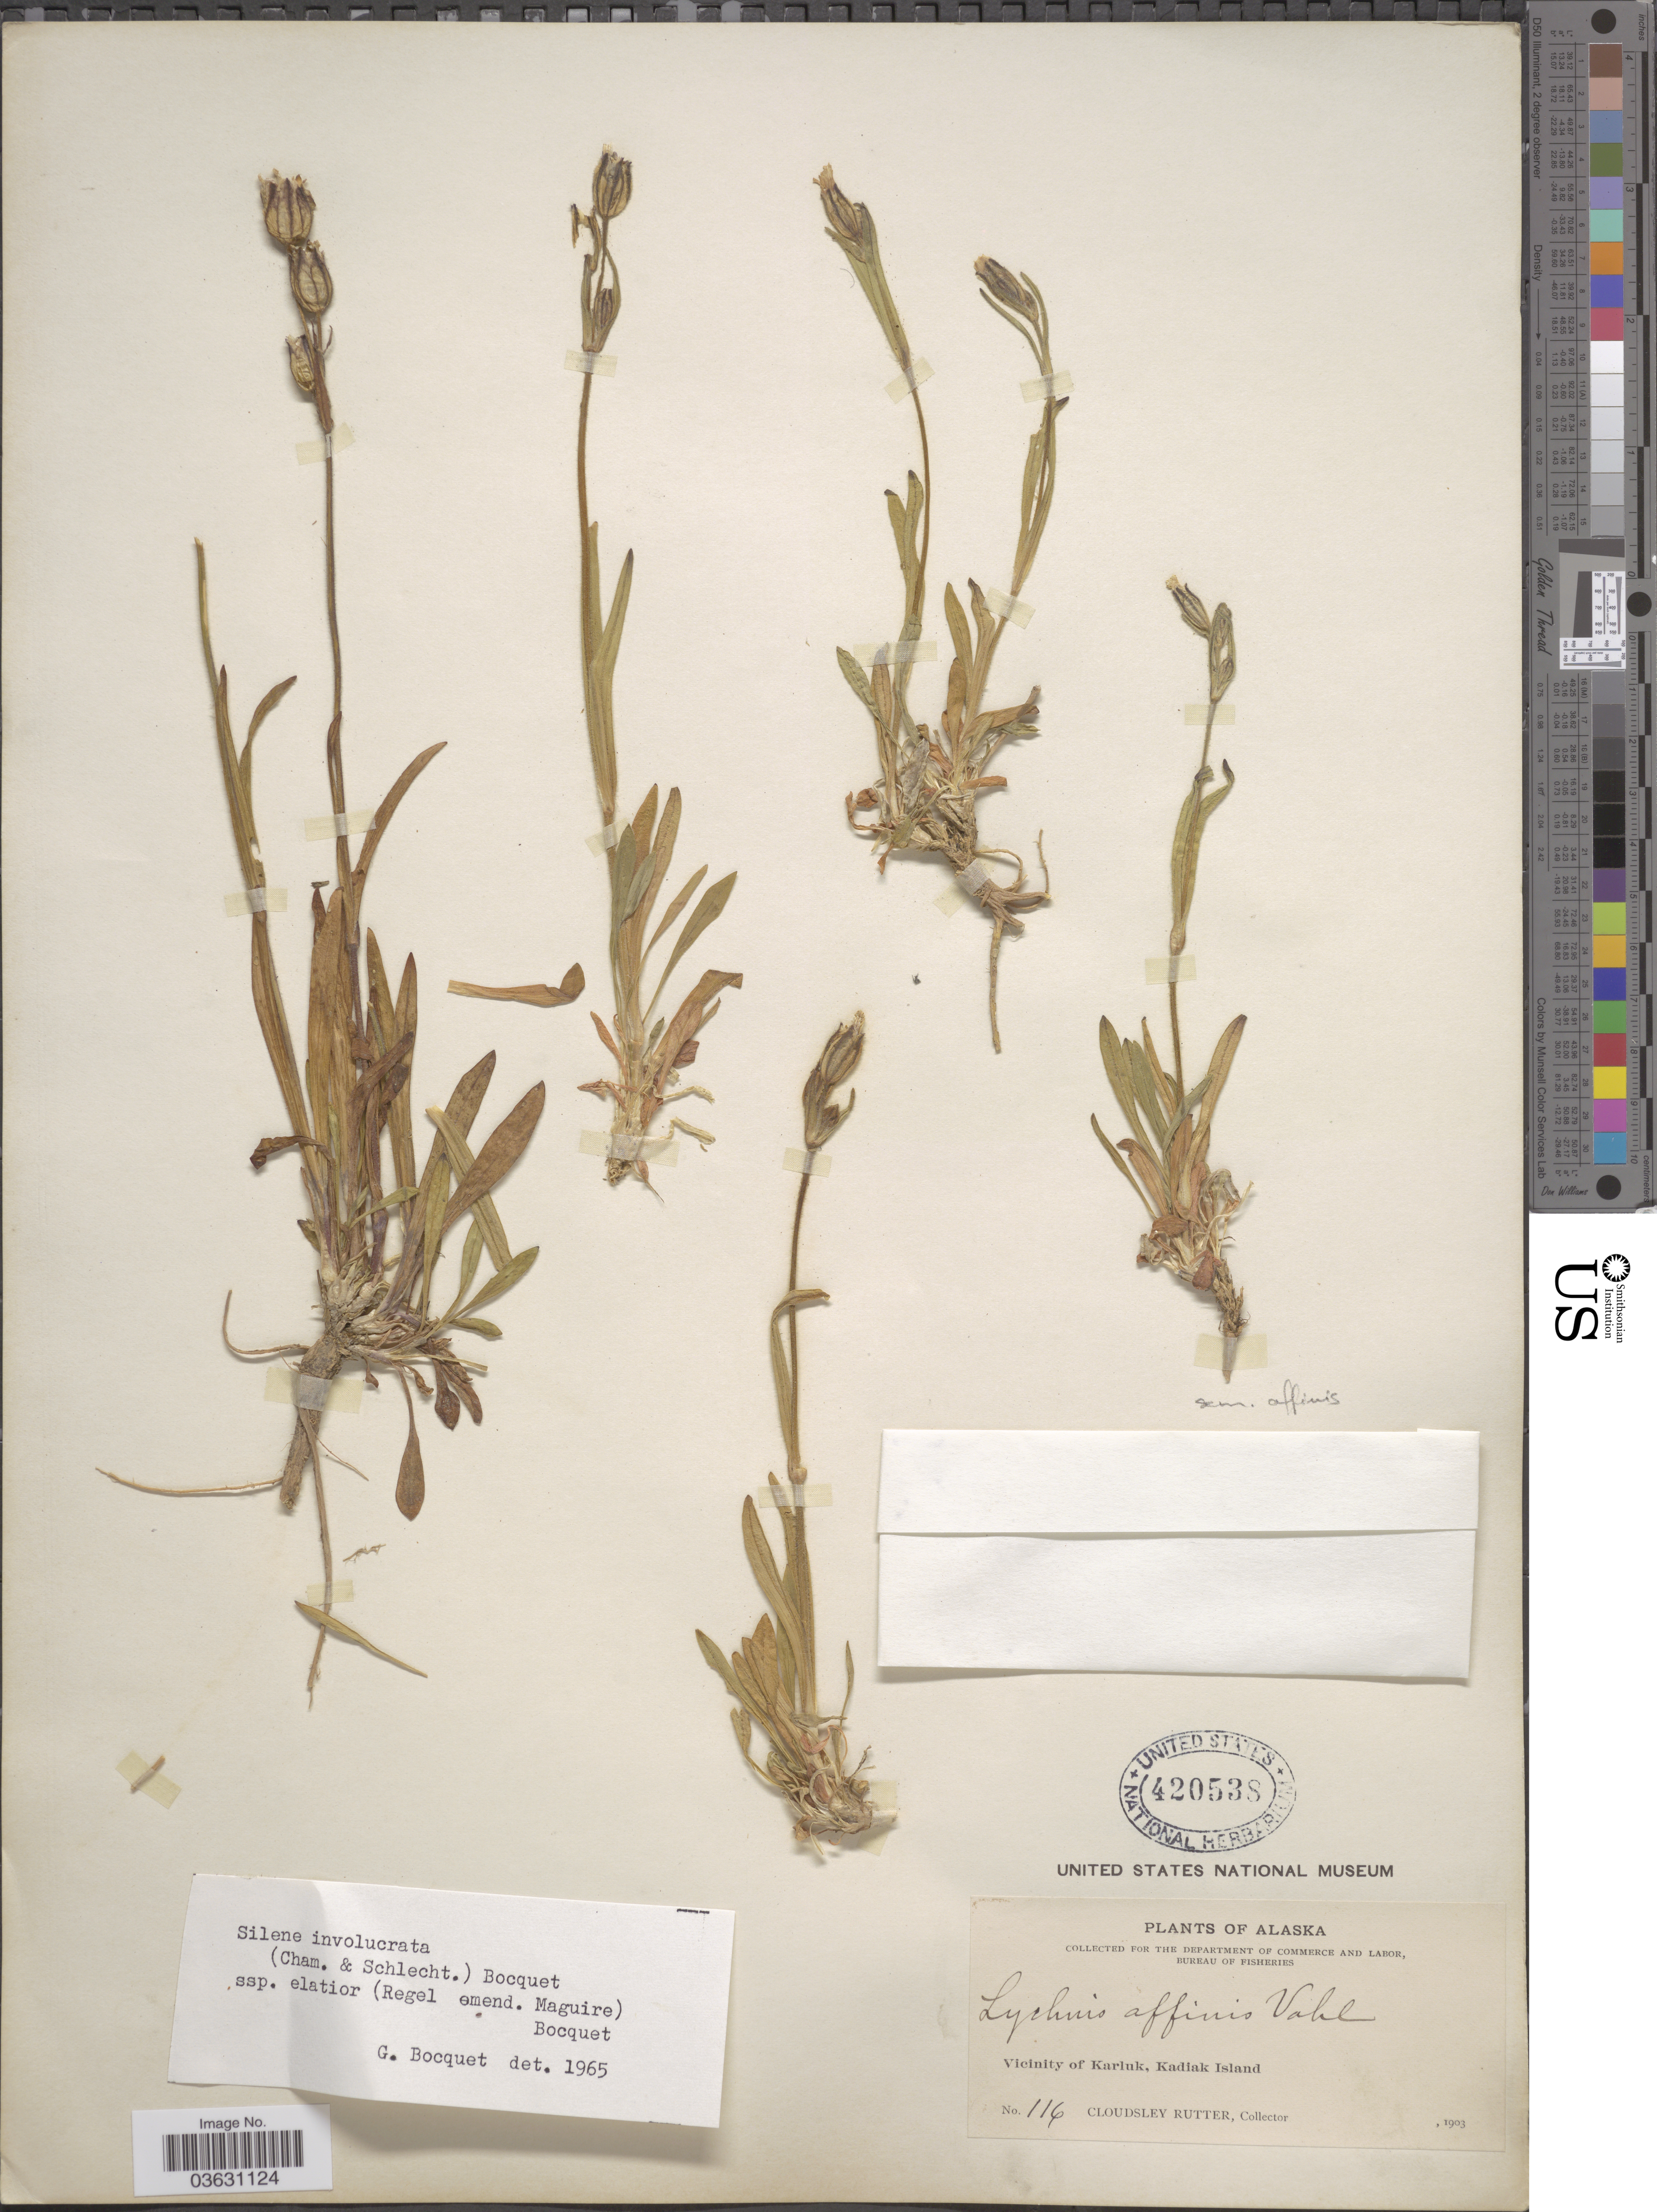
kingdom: Plantae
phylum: Tracheophyta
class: Magnoliopsida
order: Caryophyllales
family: Caryophyllaceae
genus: Silene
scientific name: Silene involucrata subsp. elatior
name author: Bocquet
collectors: C. Rutter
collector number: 116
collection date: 1903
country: United States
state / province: Alaska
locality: Vicinity of Karluk, Kadiak Island.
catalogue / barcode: US 420538